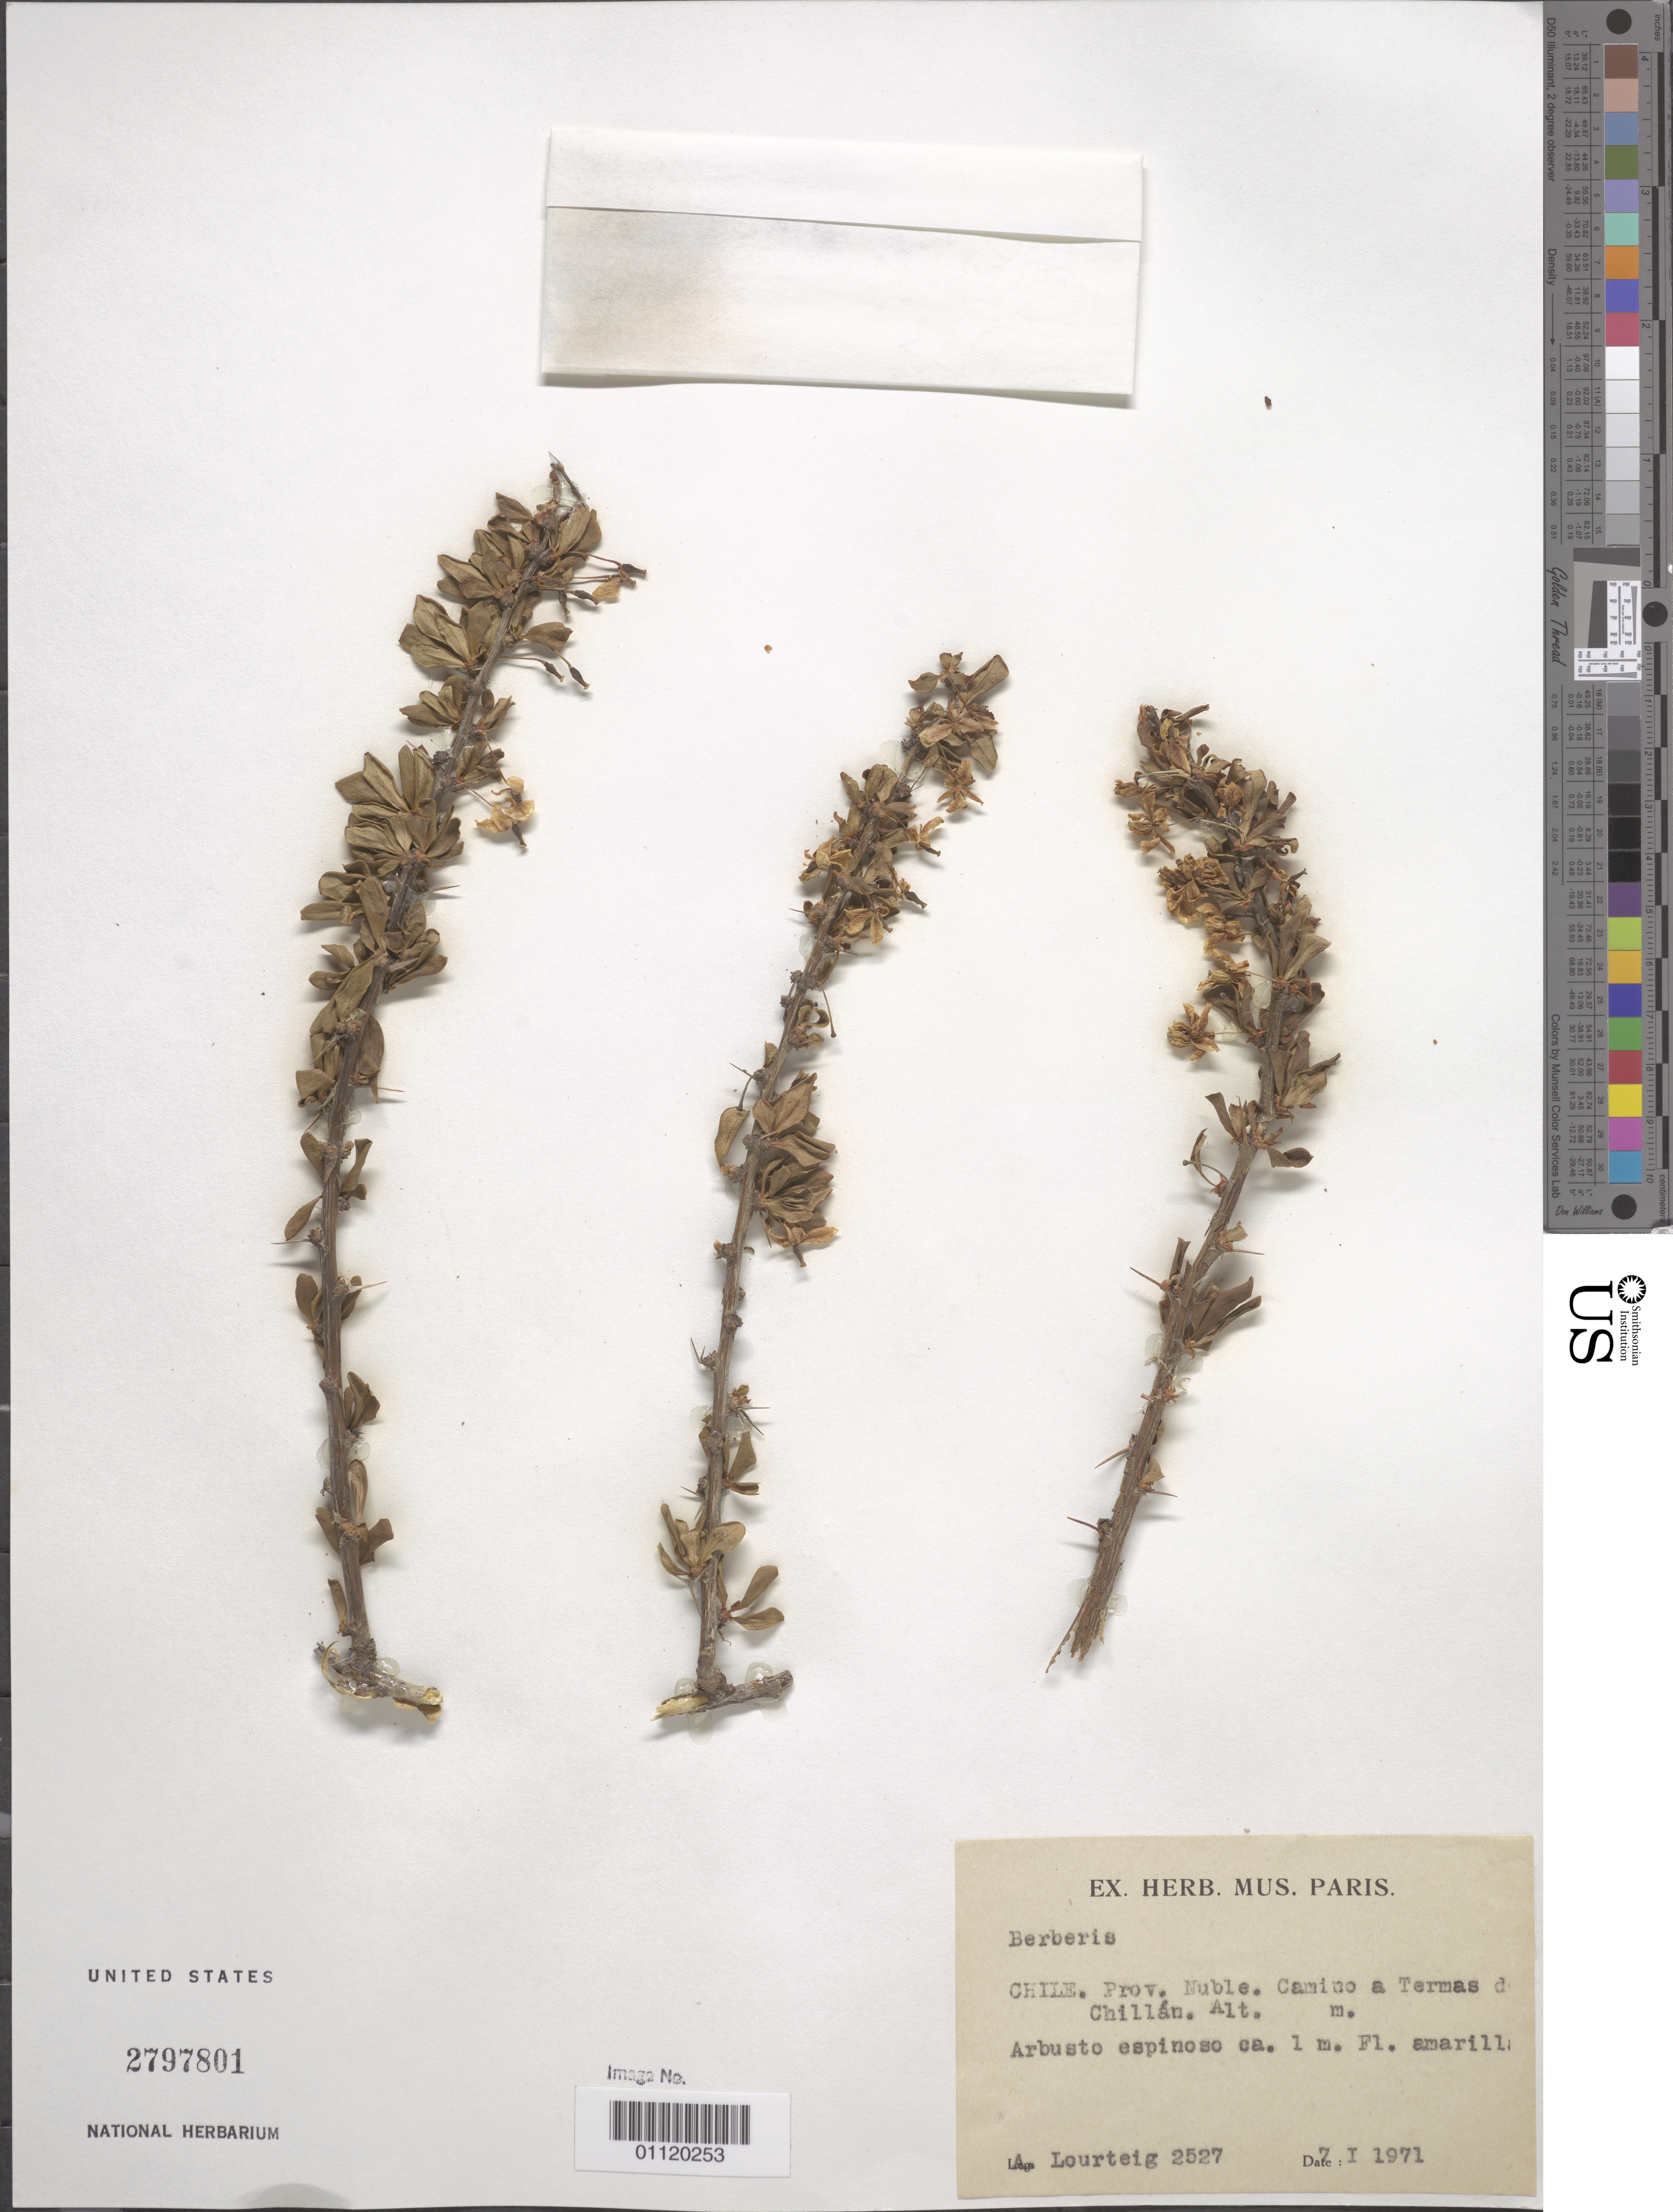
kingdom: Plantae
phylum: Tracheophyta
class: Magnoliopsida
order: Ranunculales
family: Berberidaceae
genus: Berberis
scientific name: Berberis sp.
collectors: A. Lourteig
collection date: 1971-01-07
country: Chile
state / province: Bio-Bío (VIII)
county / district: Ñuble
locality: Road to Termas of Chillán.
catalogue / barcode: US 2797801